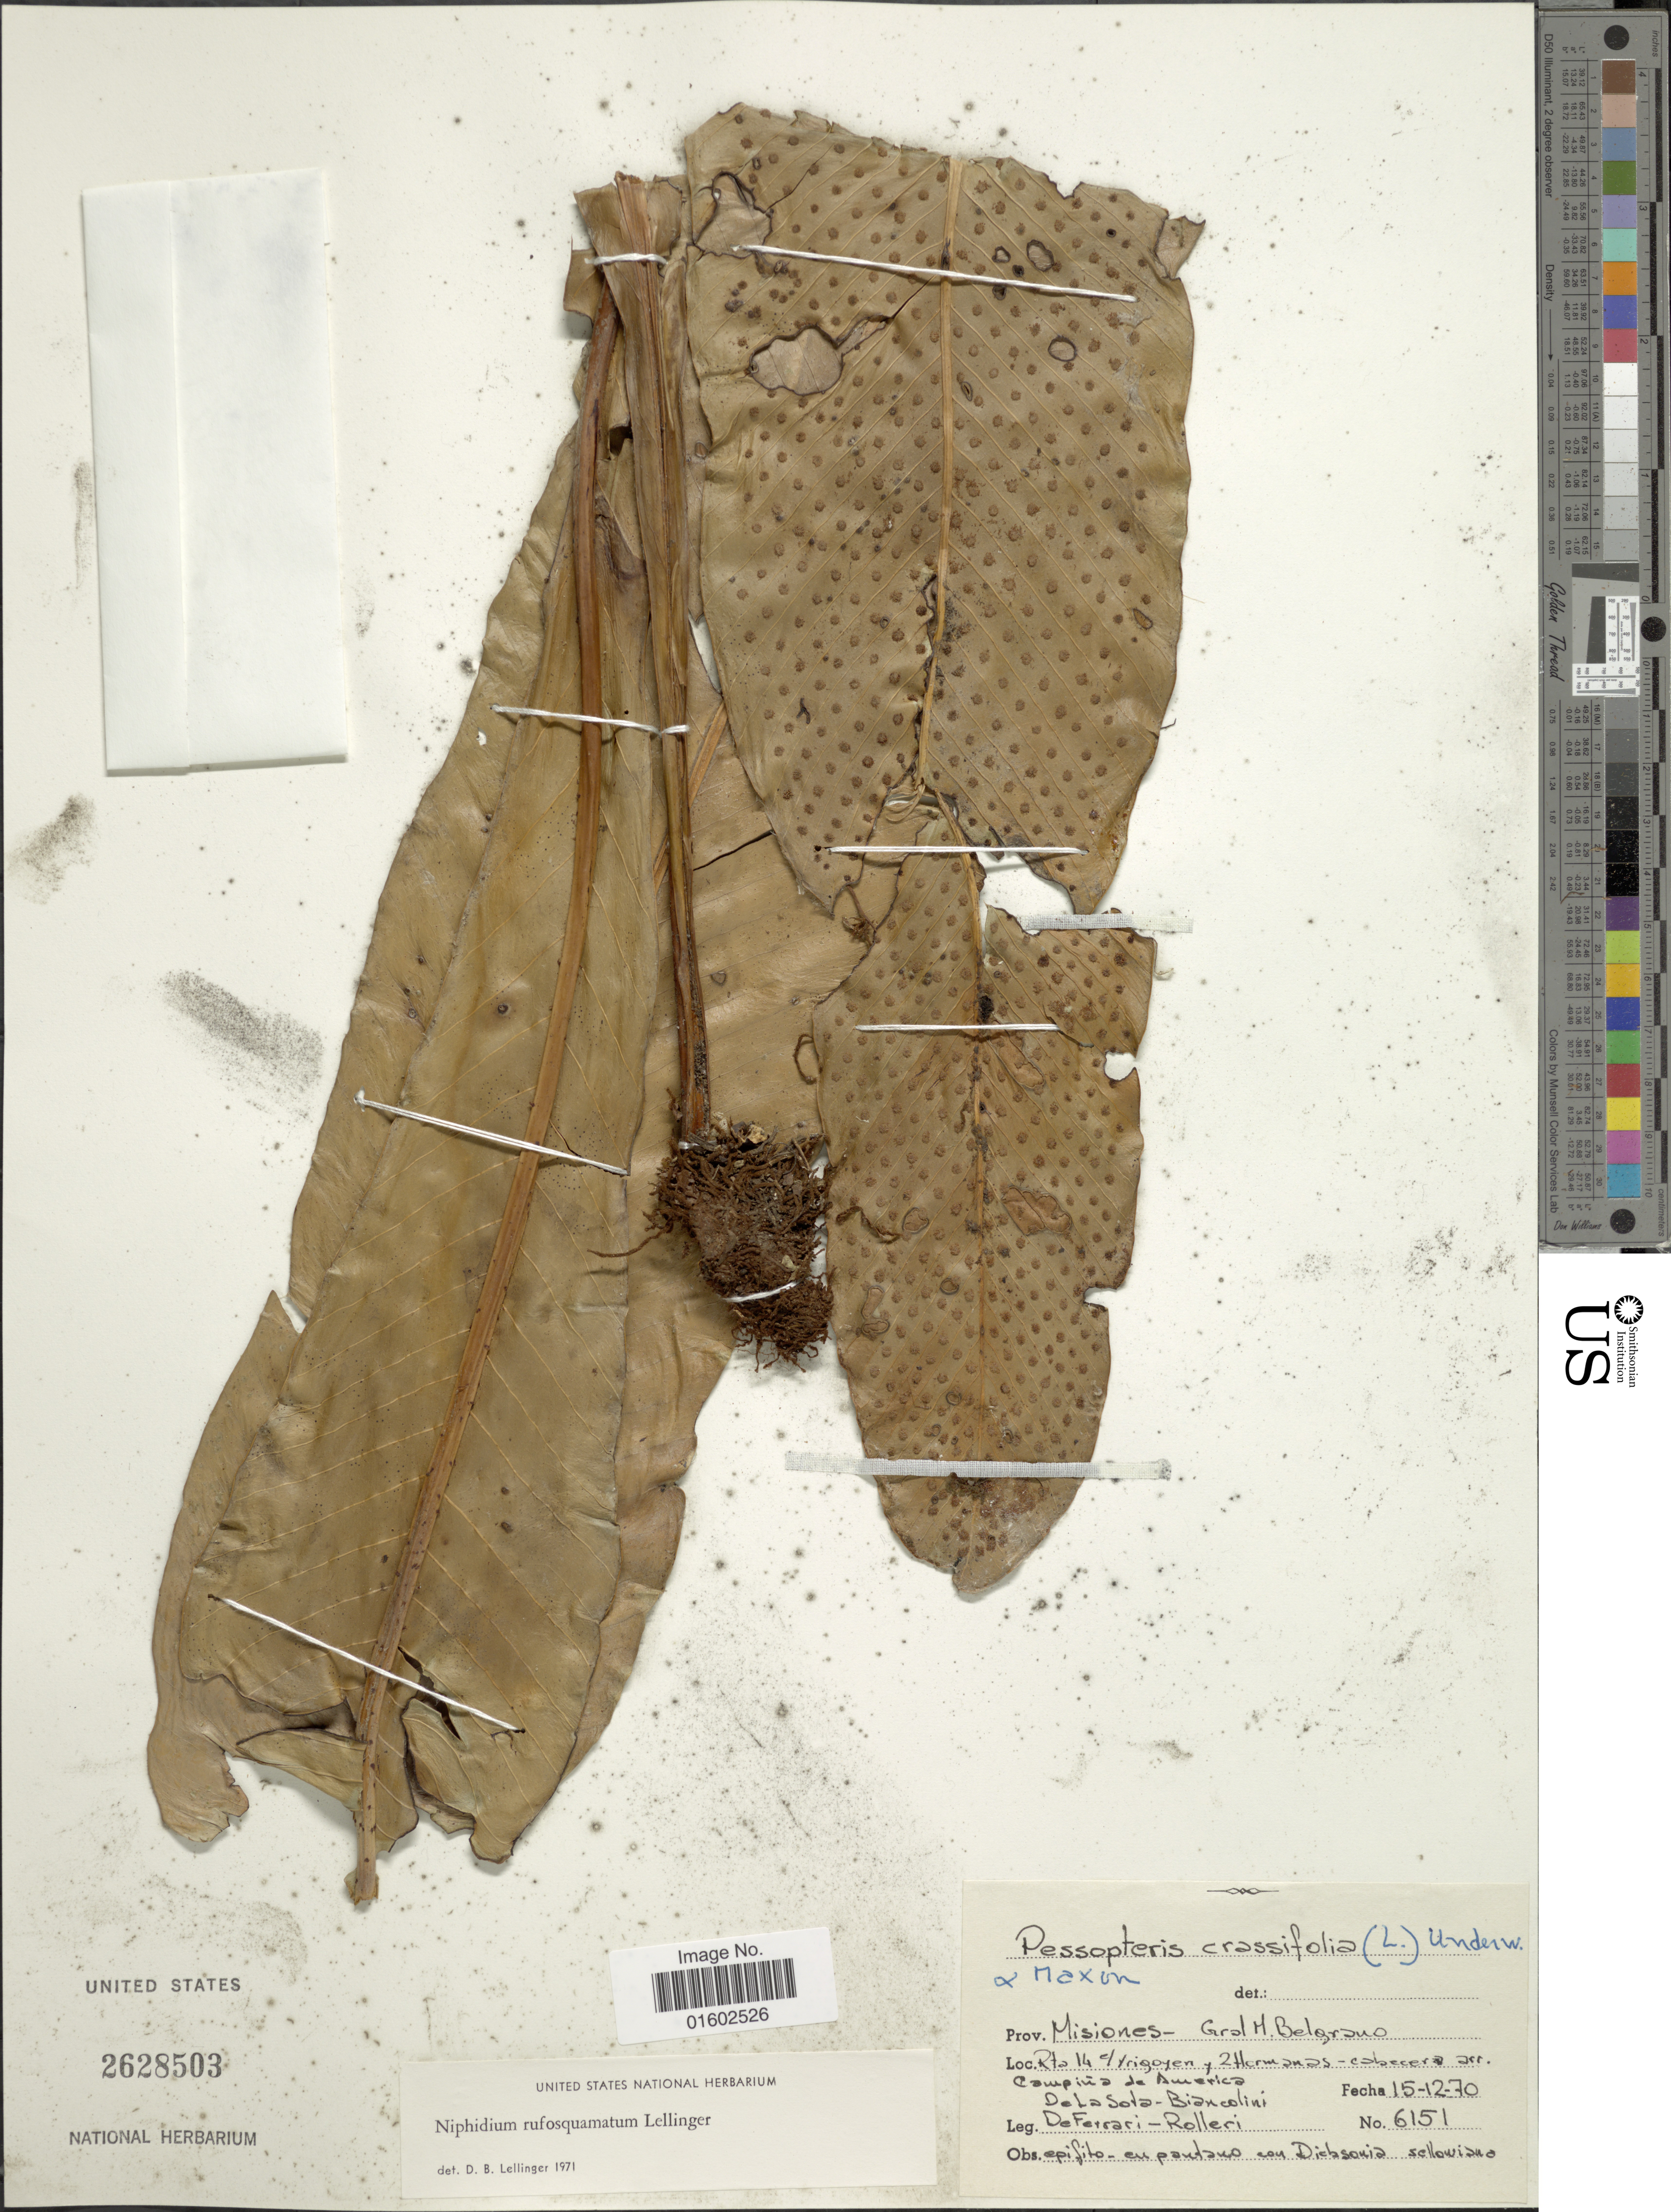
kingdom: Plantae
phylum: Tracheophyta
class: Polypodiopsida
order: Polypodiales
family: Polypodiaceae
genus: Niphidium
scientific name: Niphidium rufosquamatum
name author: Lellinger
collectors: de la Sota, Biancolini, De Ferrari & Rolleri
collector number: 6151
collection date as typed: Transcribed d/m/y: 15/12/70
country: Argentina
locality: Grl. M. Belgrano, Rtda 14 e/trigoyen, 2 Hermanos-cabacera arr, Campina de America [interpreted]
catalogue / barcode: US 2628503